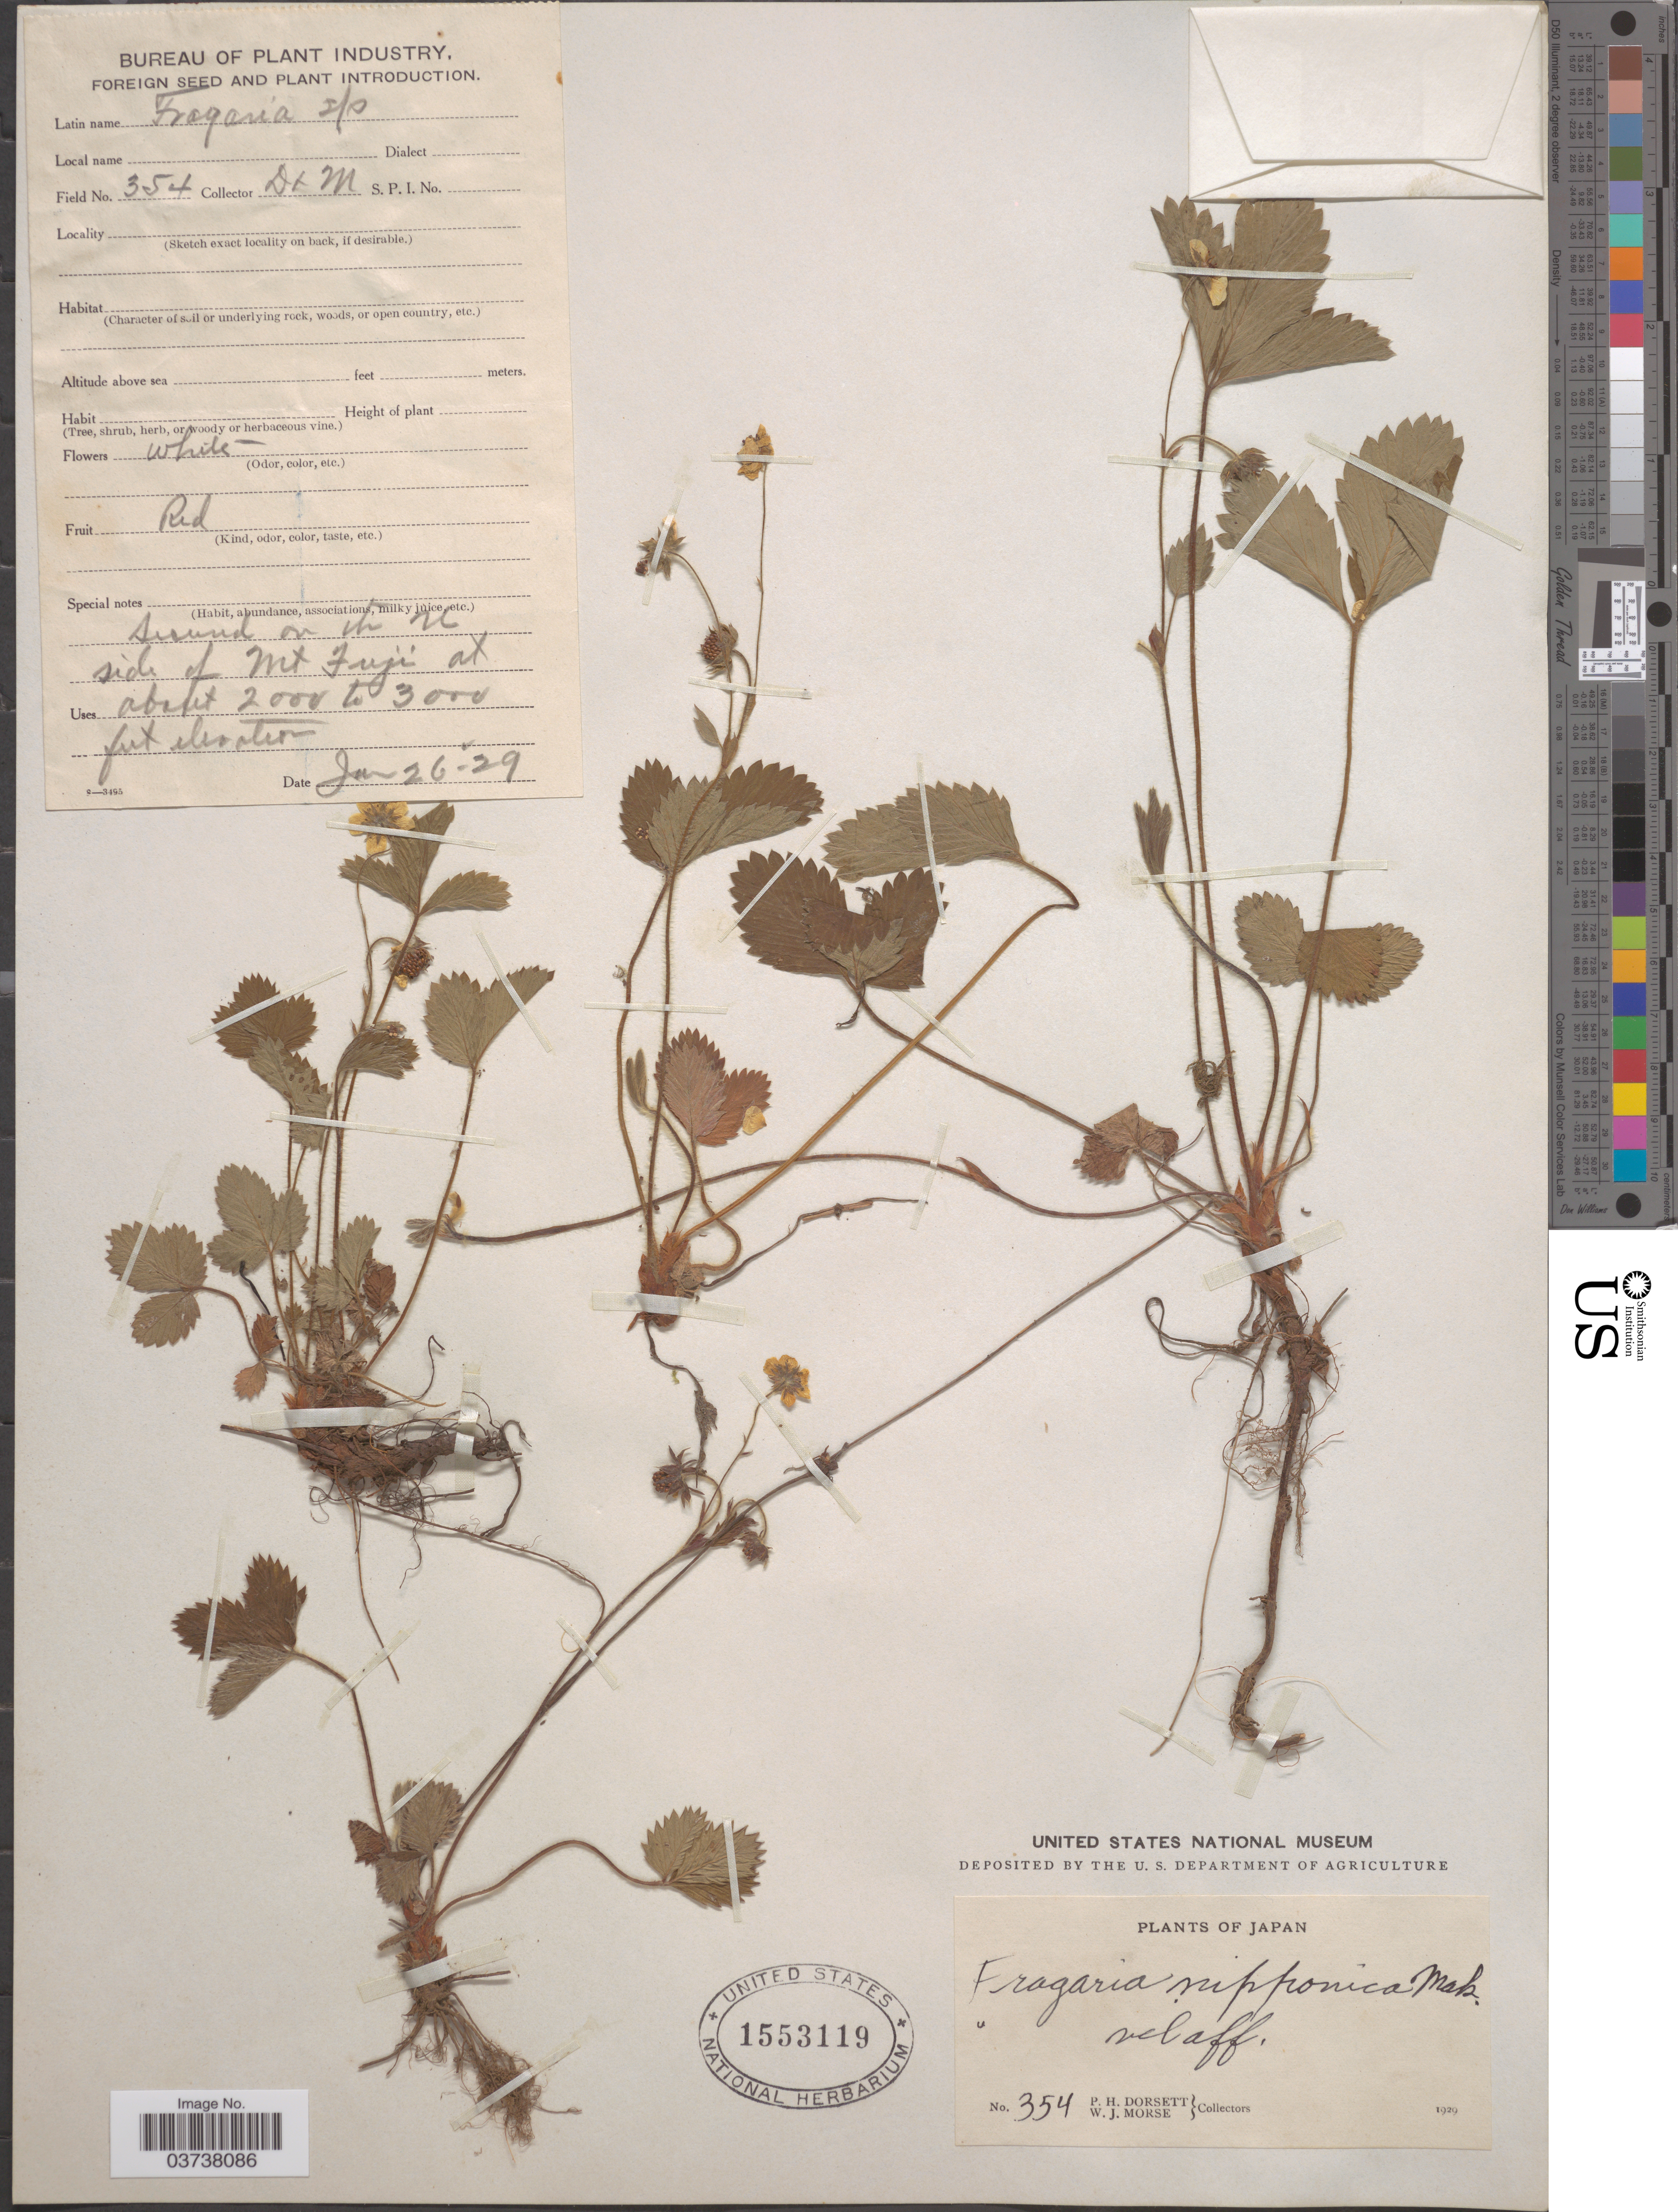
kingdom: Plantae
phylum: Tracheophyta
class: Magnoliopsida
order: Rosales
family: Rosaceae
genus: Fragaria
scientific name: Fragaria nipponica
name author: Makino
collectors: P. H. Dorsett & W. J. Morse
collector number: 354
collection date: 1929-01-26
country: Japan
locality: Summit on the N side of Mt Fuji.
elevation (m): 610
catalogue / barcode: US 1553119